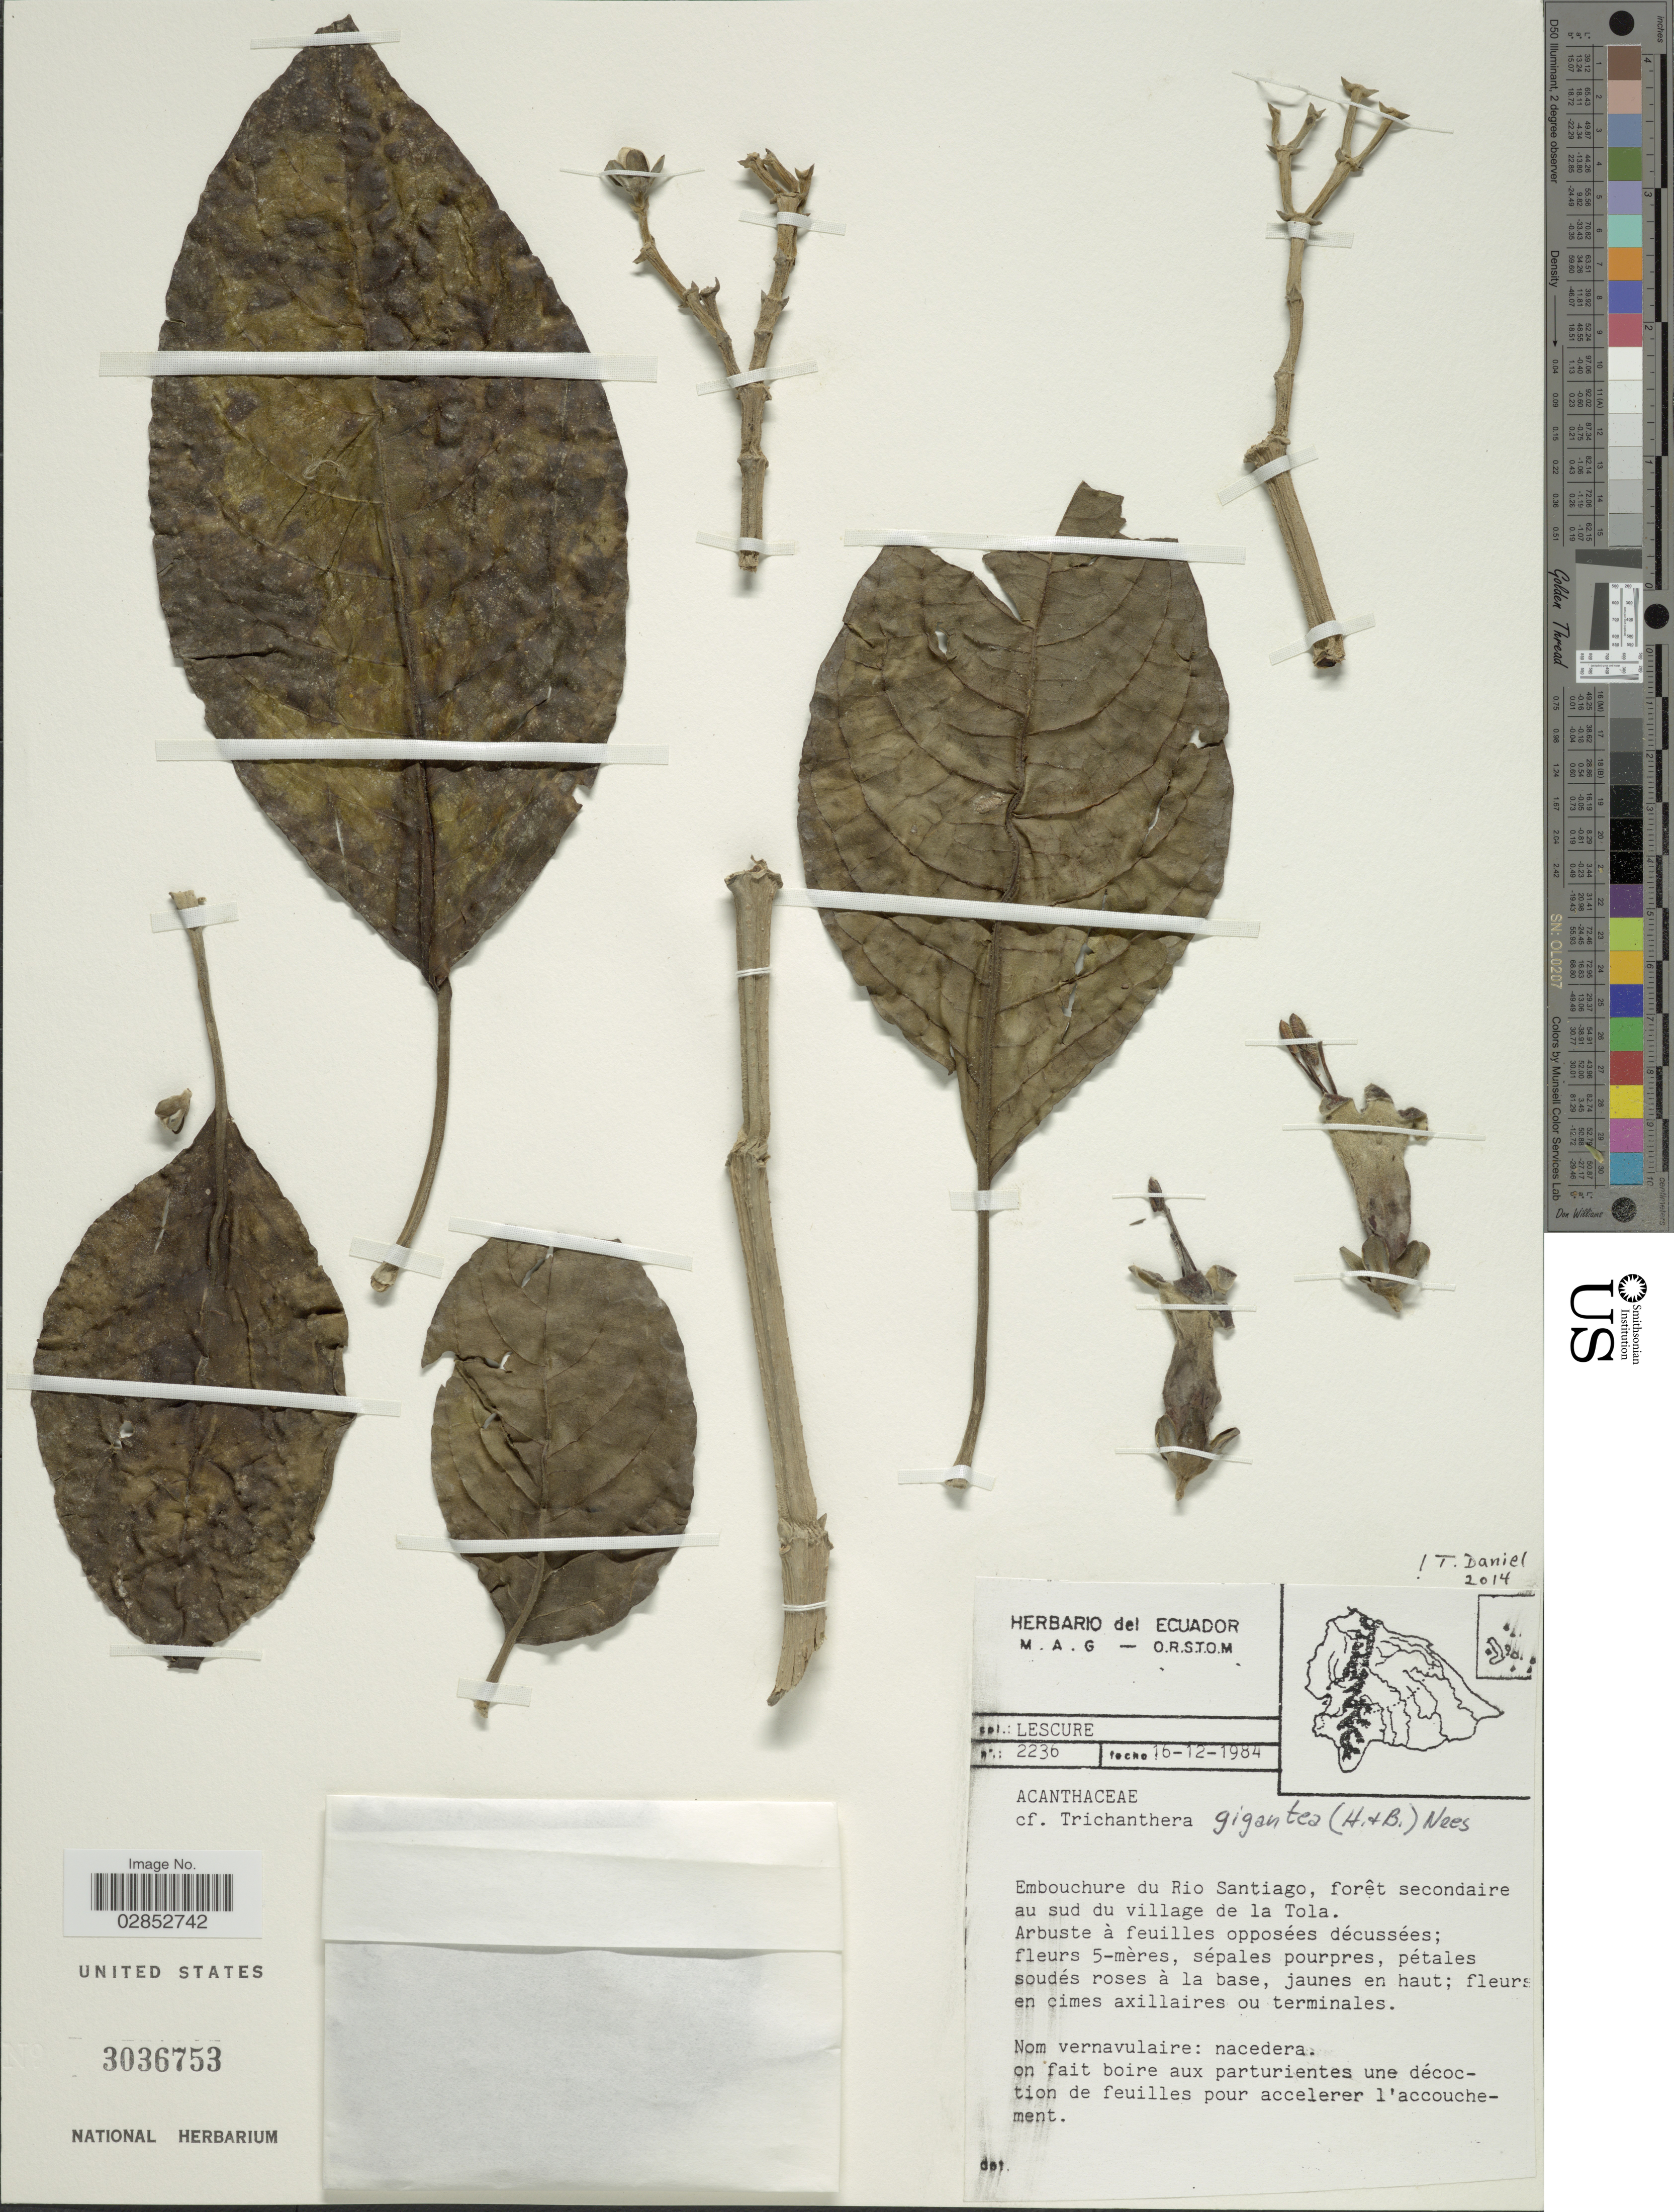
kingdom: Plantae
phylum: Tracheophyta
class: Magnoliopsida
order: Lamiales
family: Acanthaceae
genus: Trichanthera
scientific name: Trichanthera gigantea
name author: (Bonpl.) Nees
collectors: -. Lescure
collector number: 2236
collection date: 1984-12-16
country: Ecuador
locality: Embouchure du Rio Santiago, forêt secondaire au sud du village de la Tola.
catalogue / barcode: US 3036753